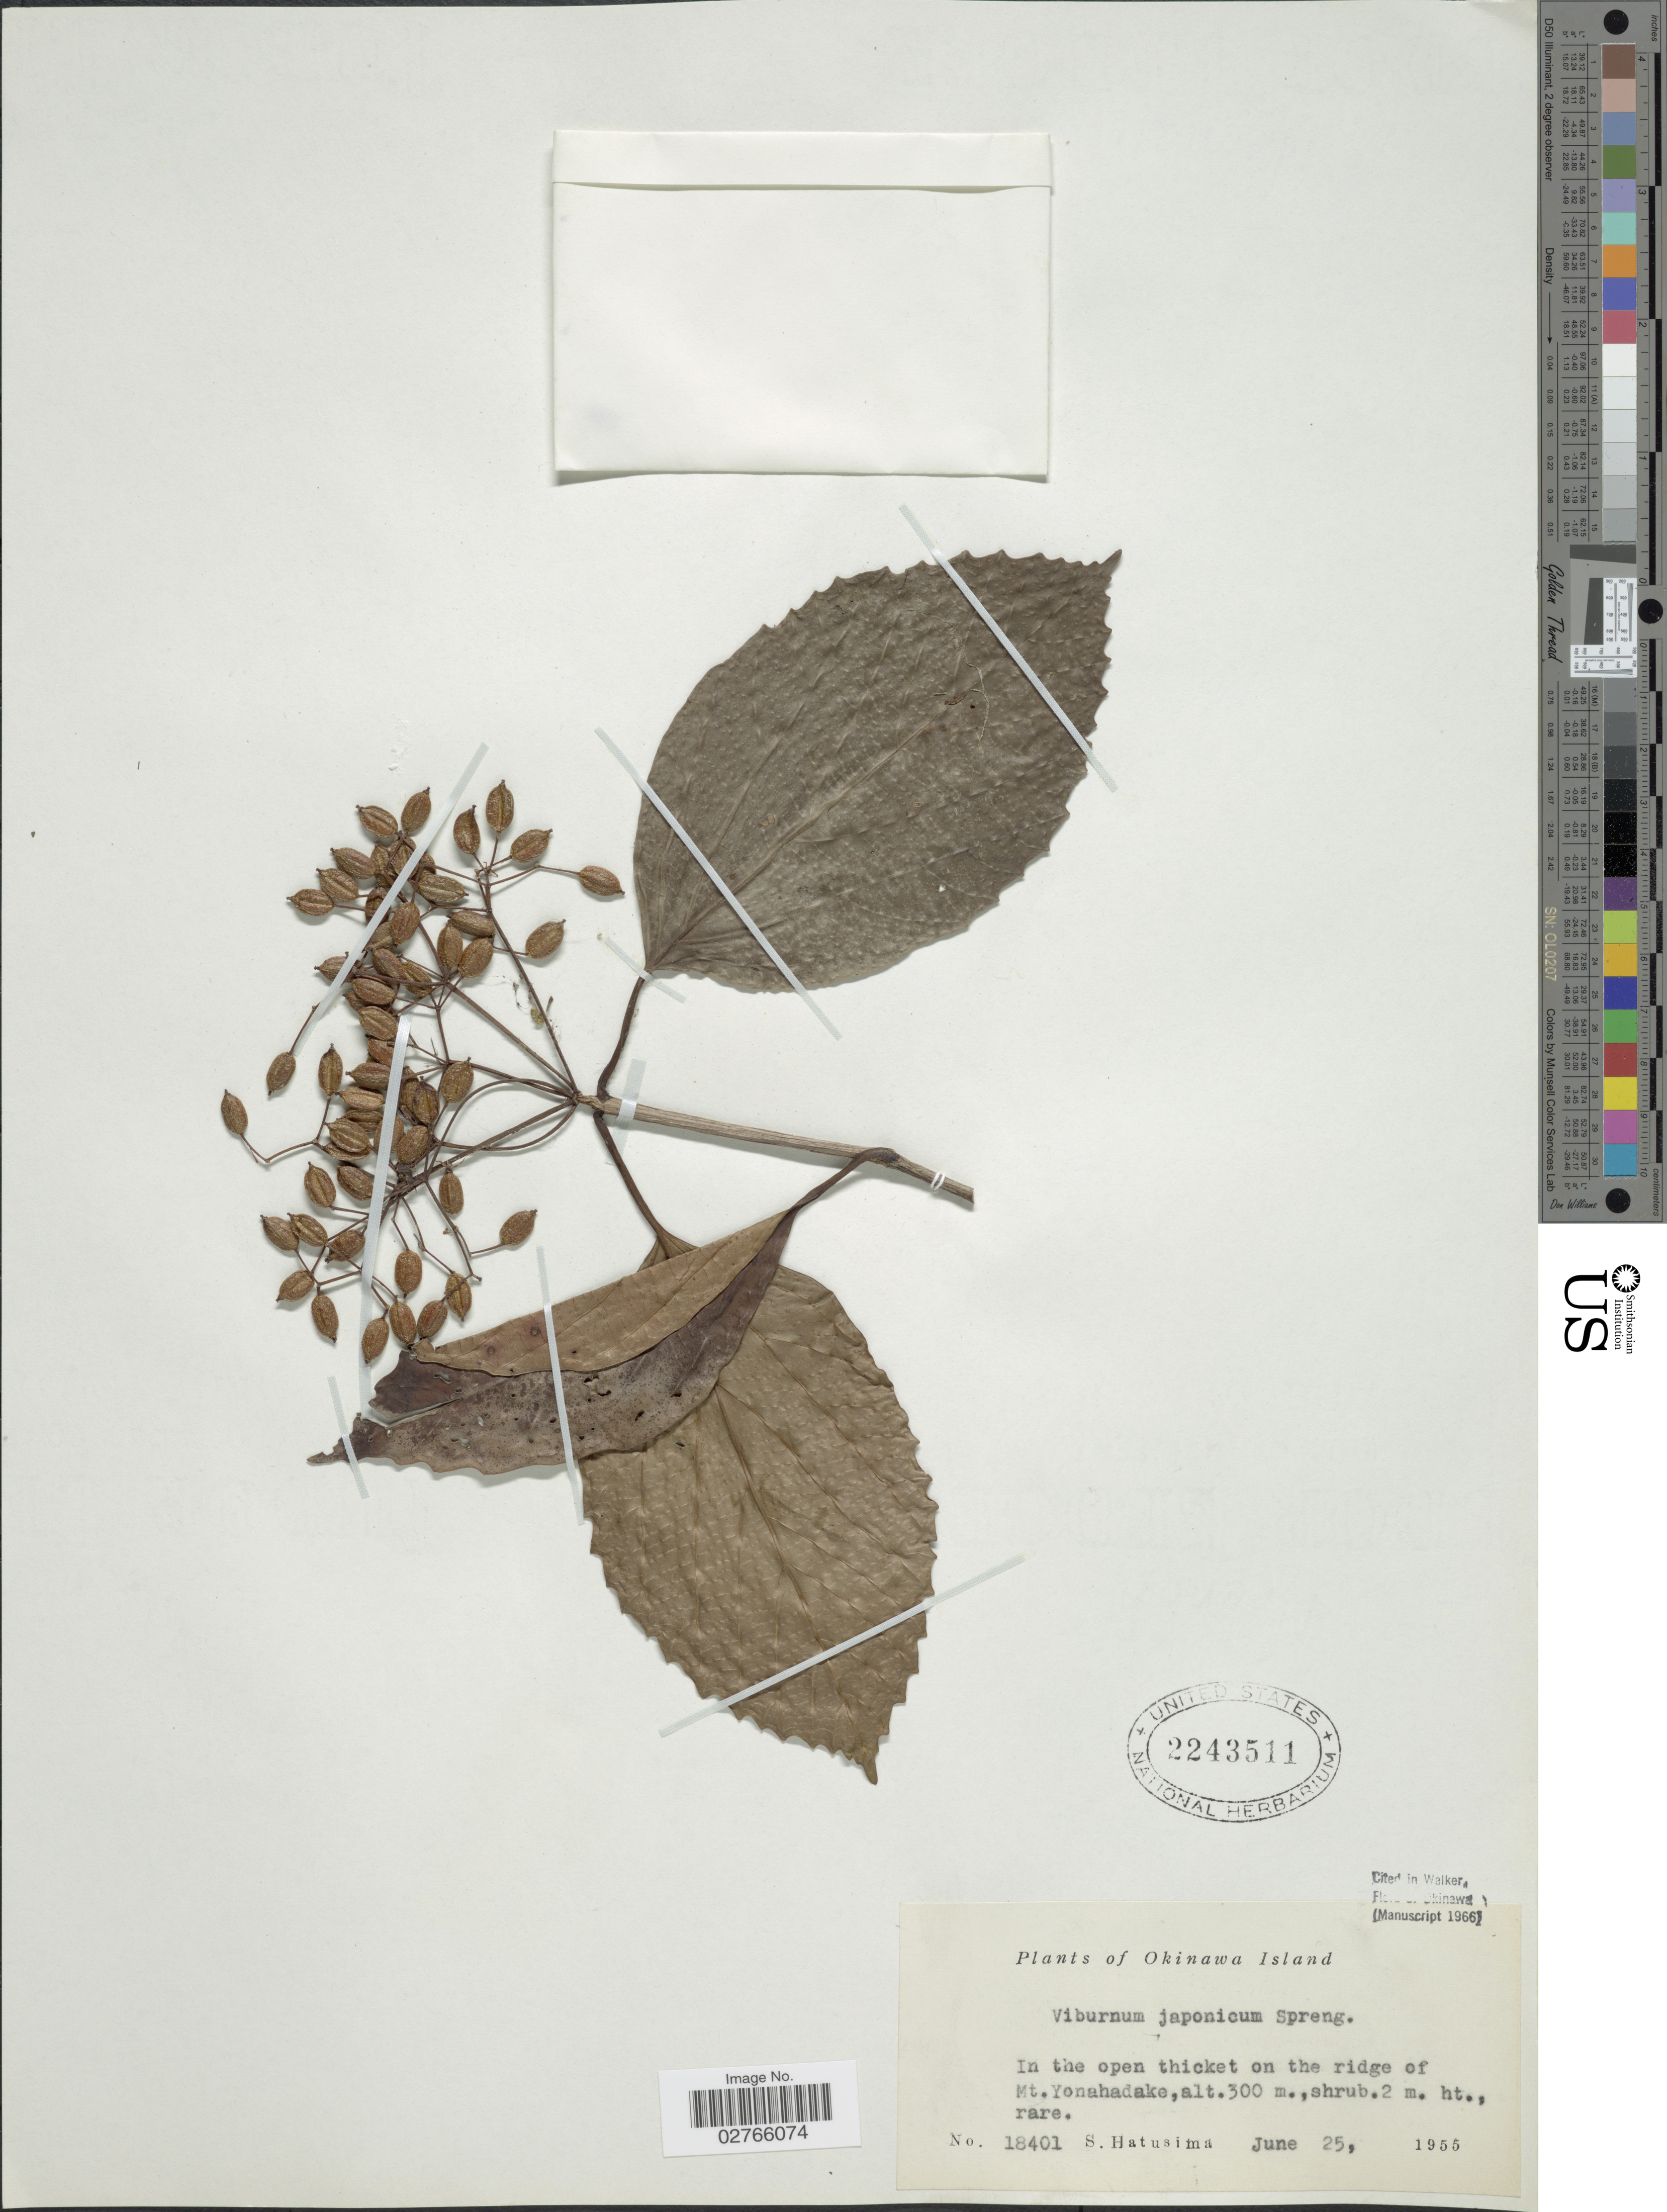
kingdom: Plantae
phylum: Tracheophyta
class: Magnoliopsida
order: Dipsacales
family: Viburnaceae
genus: Viburnum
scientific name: Viburnum japonicum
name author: (Thunb.) C.K. Spreng.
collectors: S. Hatusima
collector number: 18401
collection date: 1955-06-25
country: Japan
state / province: Okinawa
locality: Okinawa Island, In the open thicket on the ridge of Mt. Yonahadake.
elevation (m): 300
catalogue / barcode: US 2243511